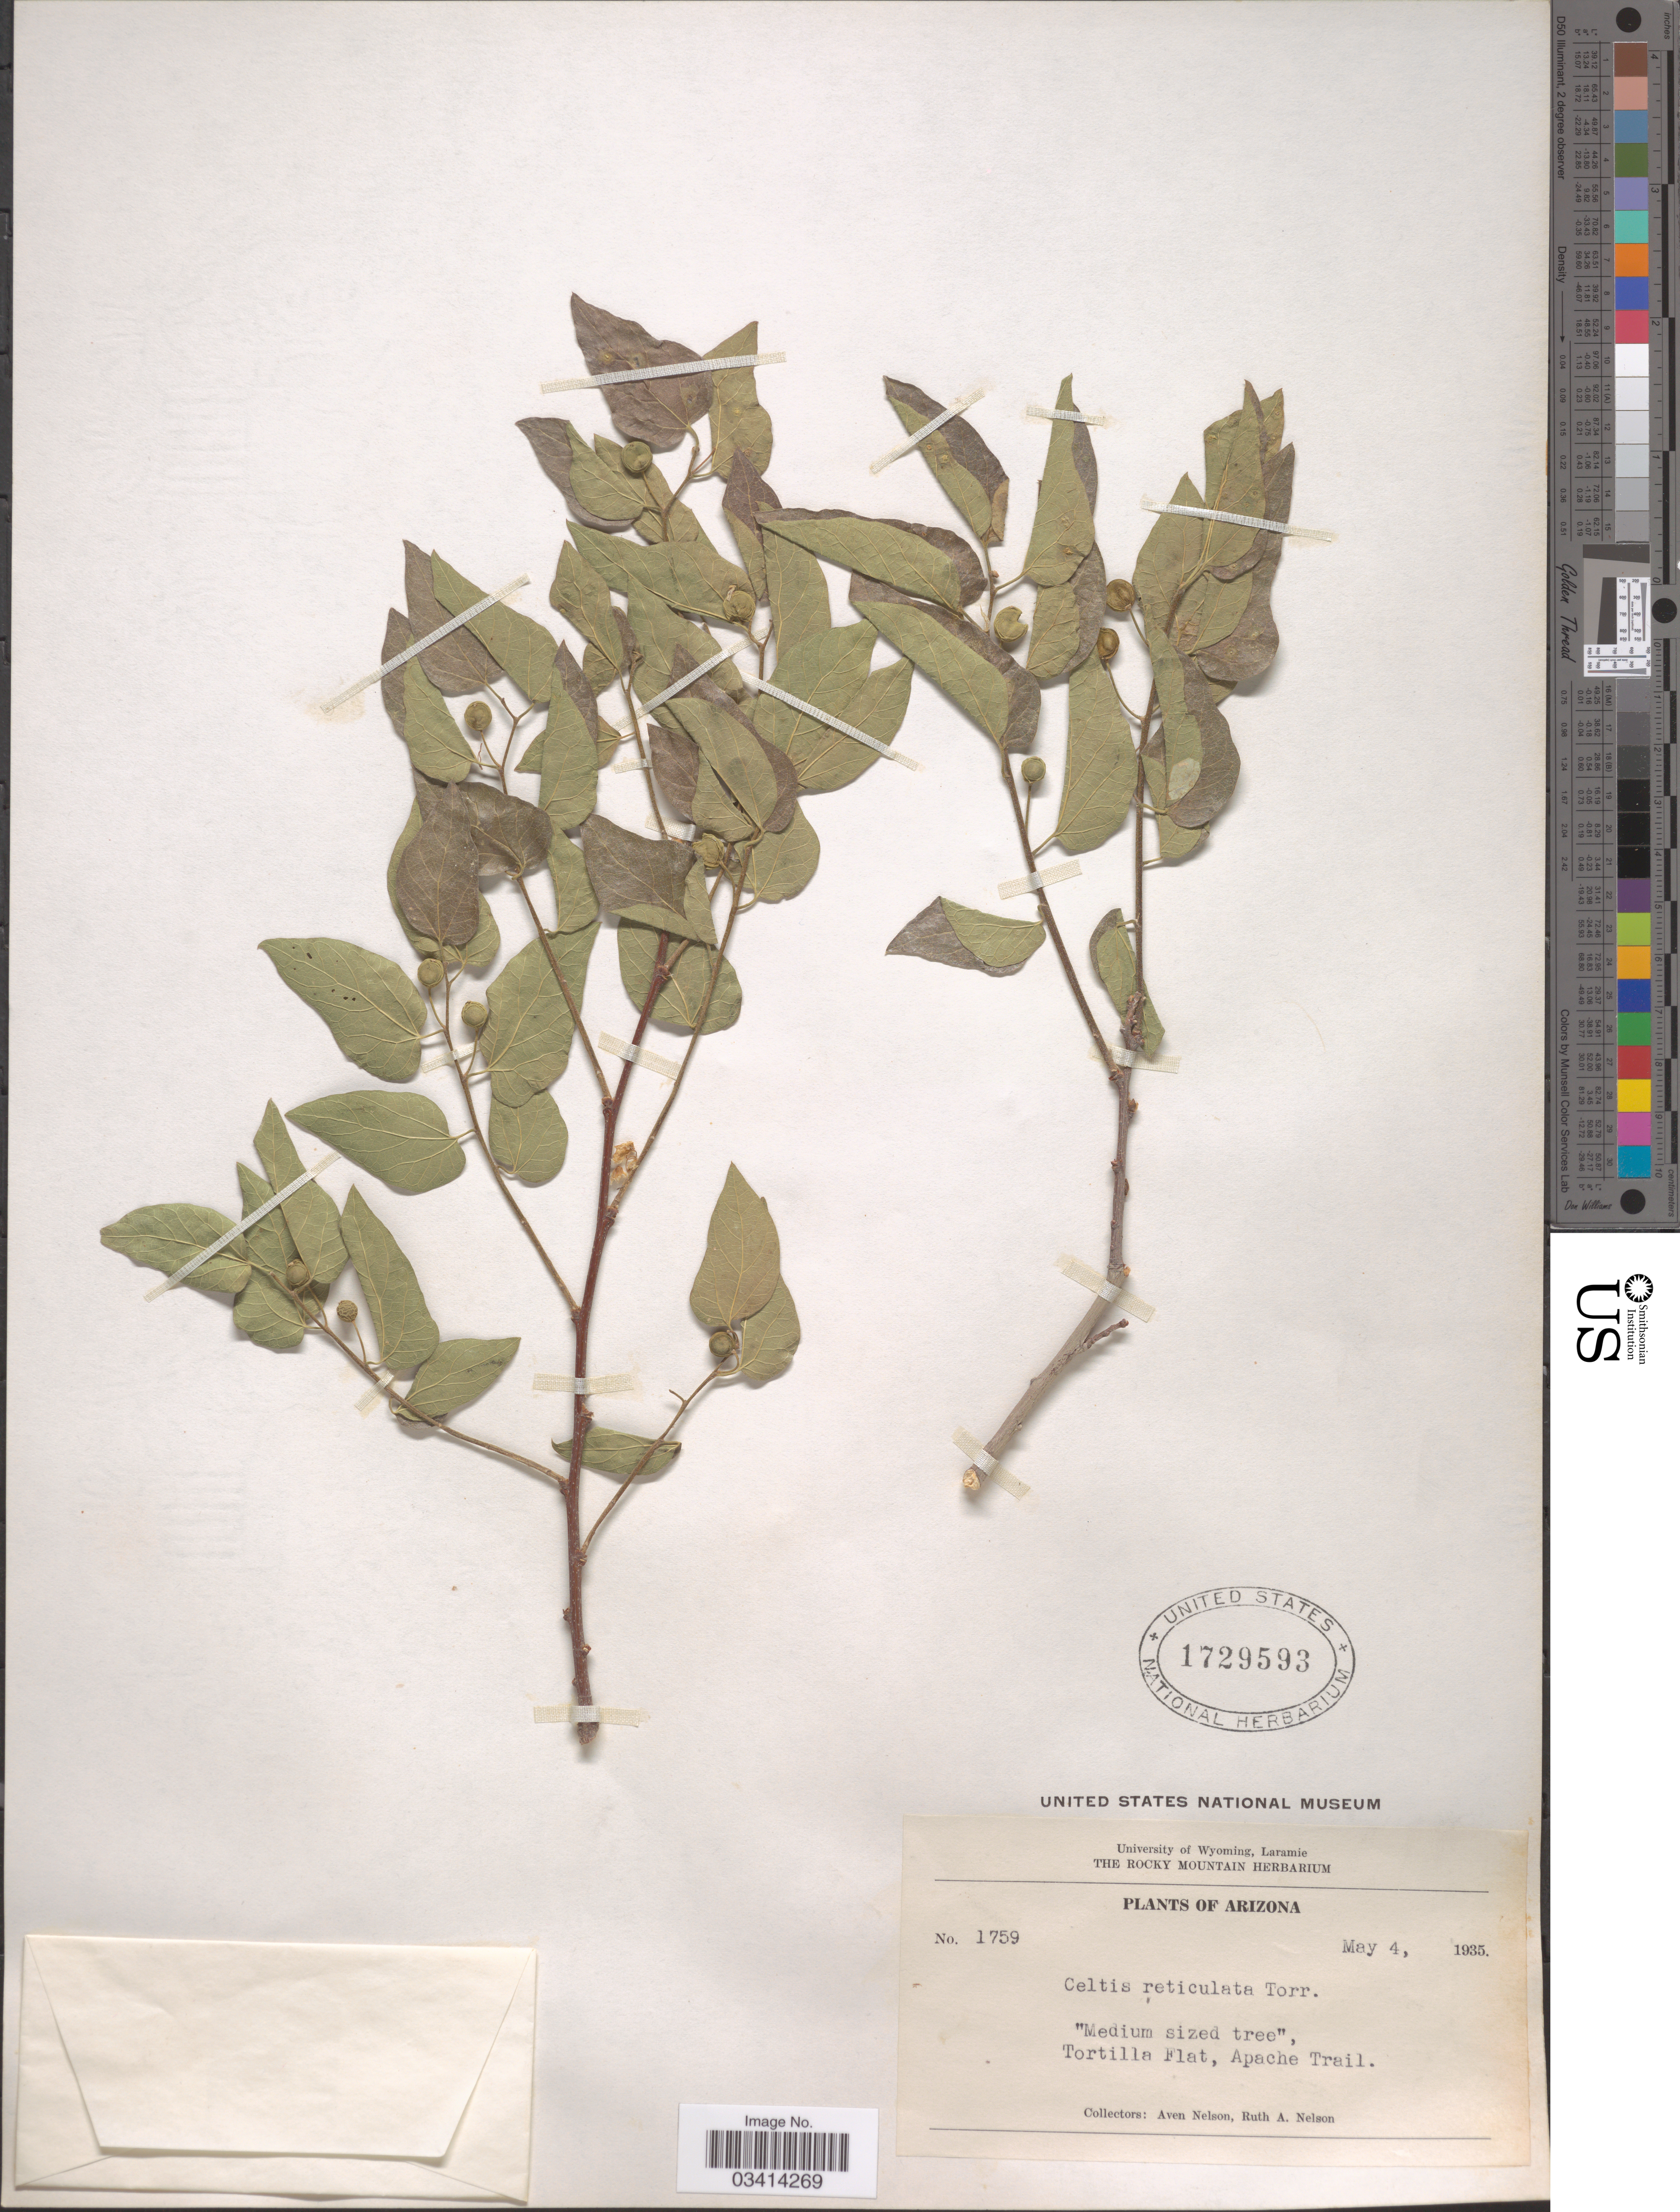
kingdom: Plantae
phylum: Tracheophyta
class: Magnoliopsida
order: Rosales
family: Cannabaceae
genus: Celtis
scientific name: Celtis reticulata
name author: Torr.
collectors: A. Nelson & R. A. Nelson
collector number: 1759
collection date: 1935-05-04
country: United States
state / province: Arizona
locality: Tortilla Flat, Apache Trail.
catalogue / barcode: US 1729593